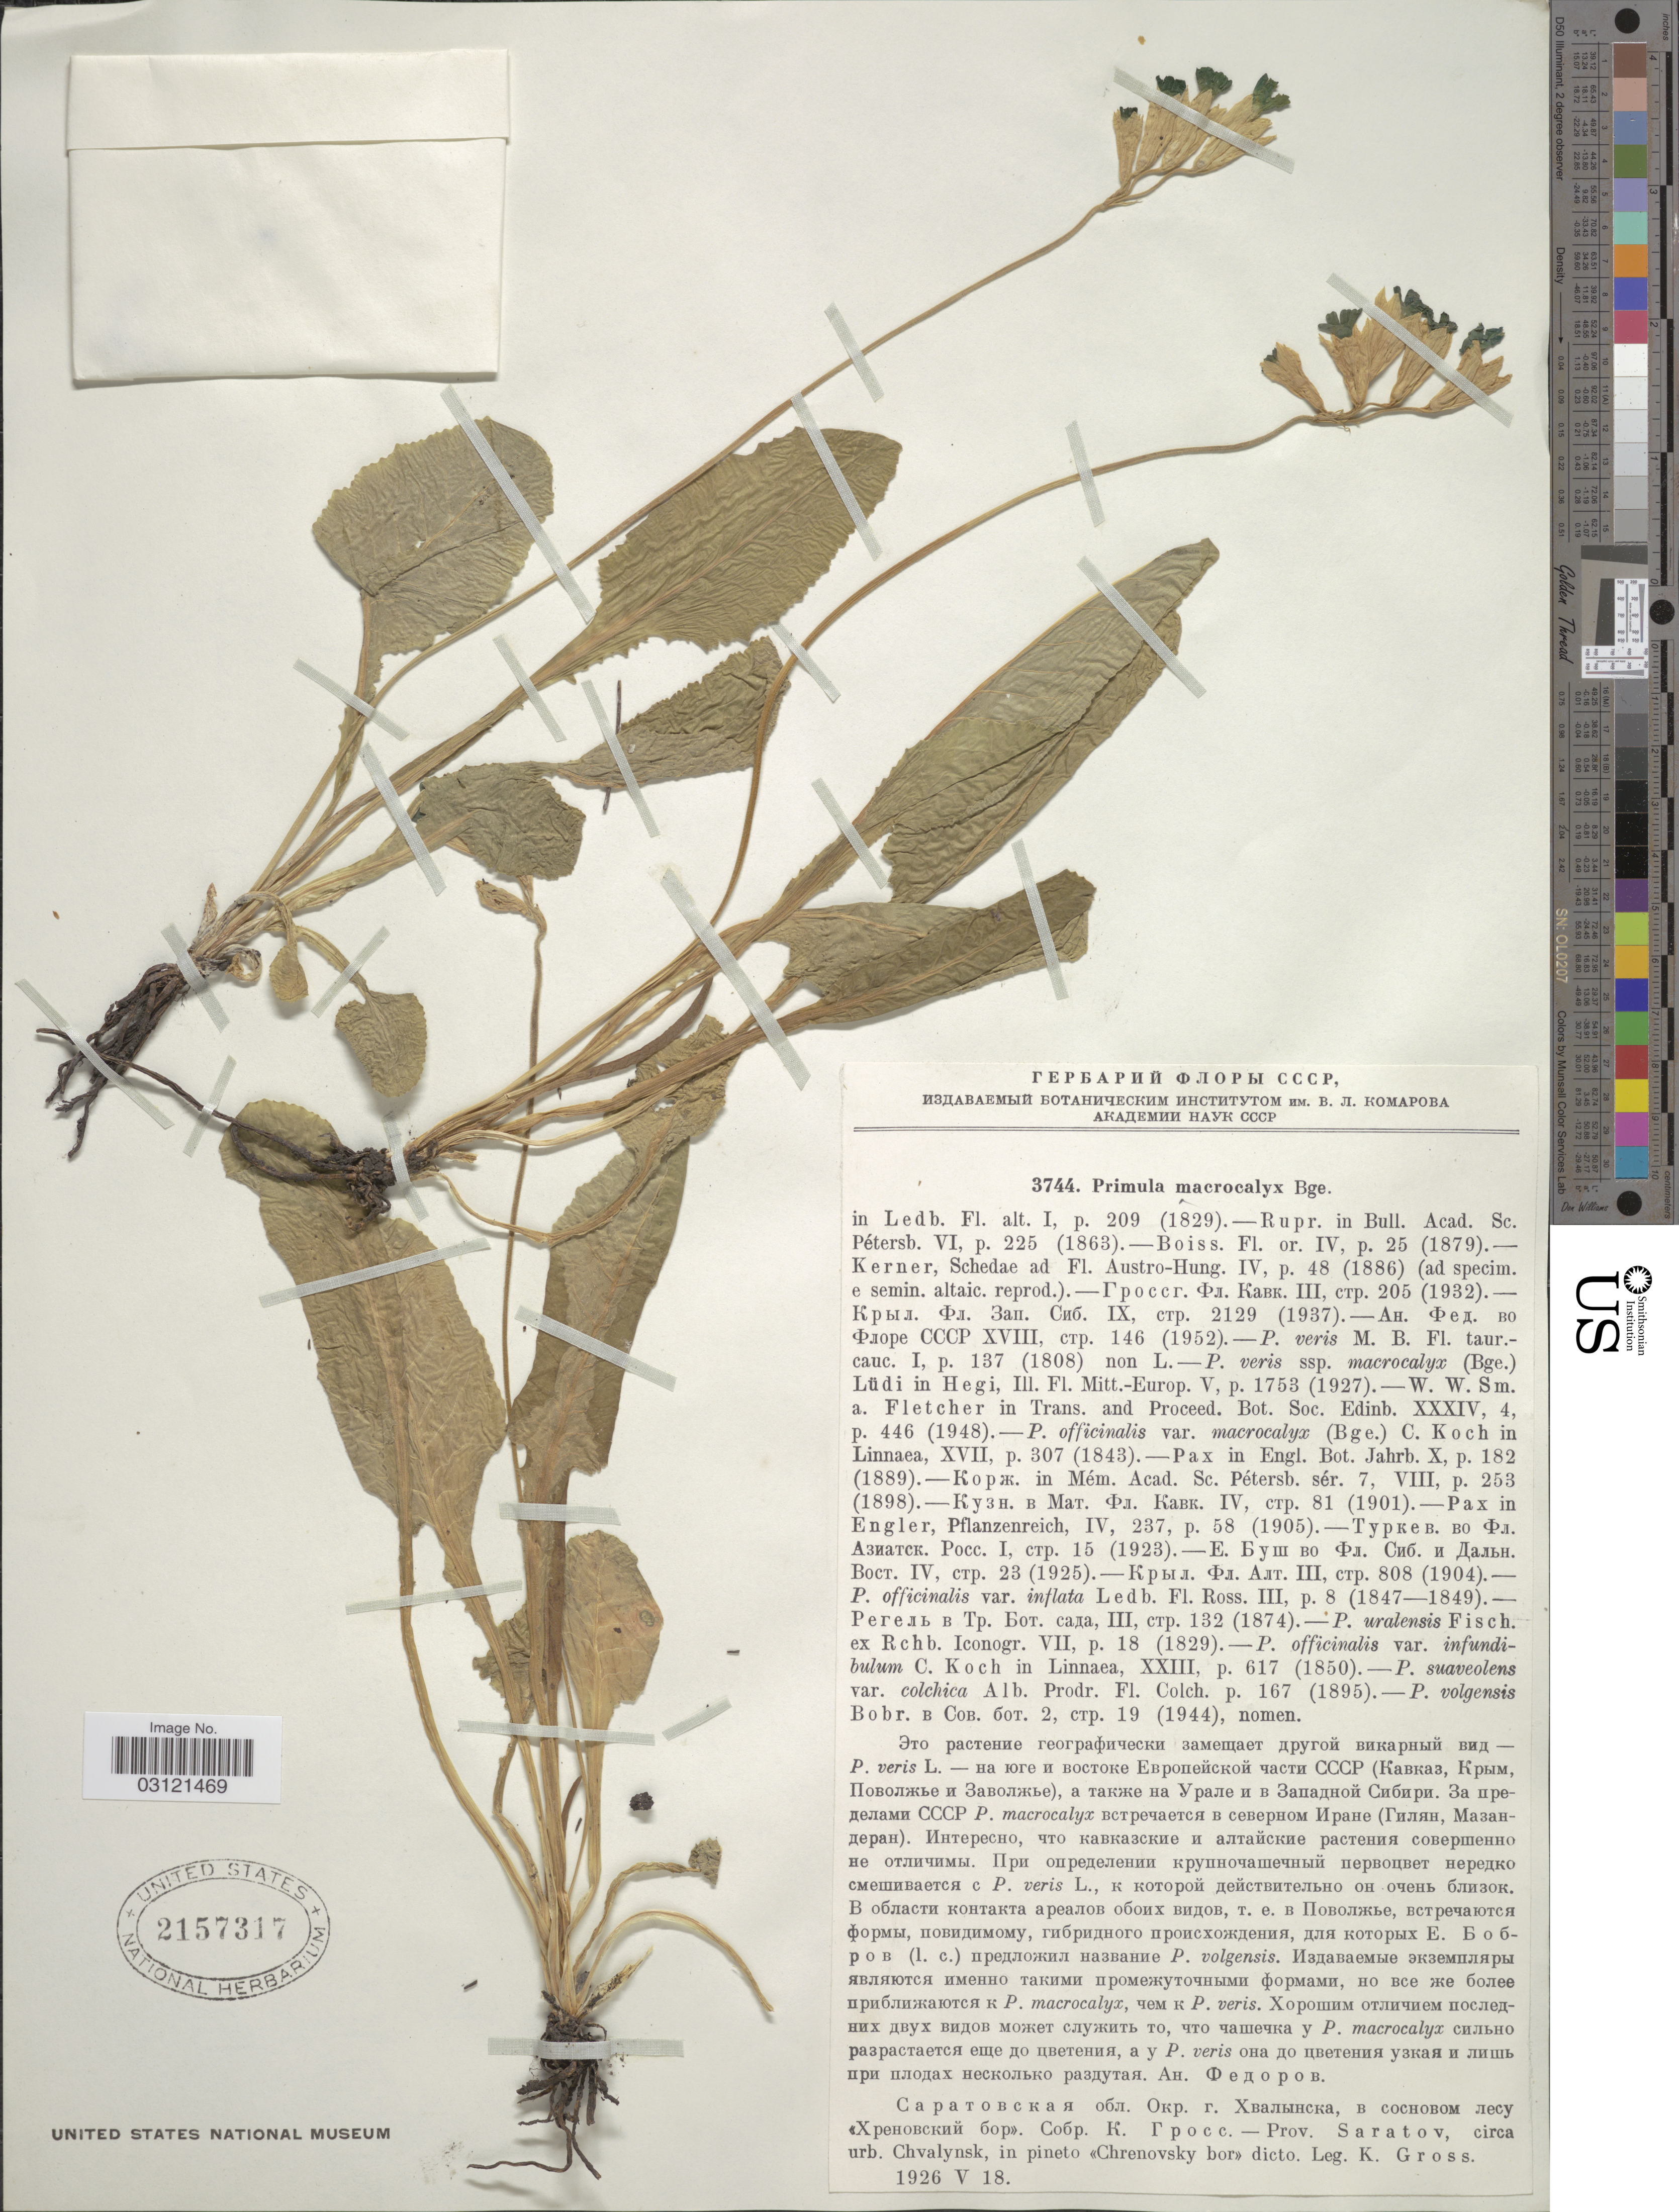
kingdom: Plantae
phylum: Tracheophyta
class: Magnoliopsida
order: Ericales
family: Primulaceae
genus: Primula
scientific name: Primula macrocalyx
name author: Bunge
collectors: K. Gross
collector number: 3744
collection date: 1926-05-18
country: Russian Federation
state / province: Saratov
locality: Circa urb. Chvalynsk, in pineto << Chrenovsky bor>> dicto.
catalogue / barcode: US 2157317